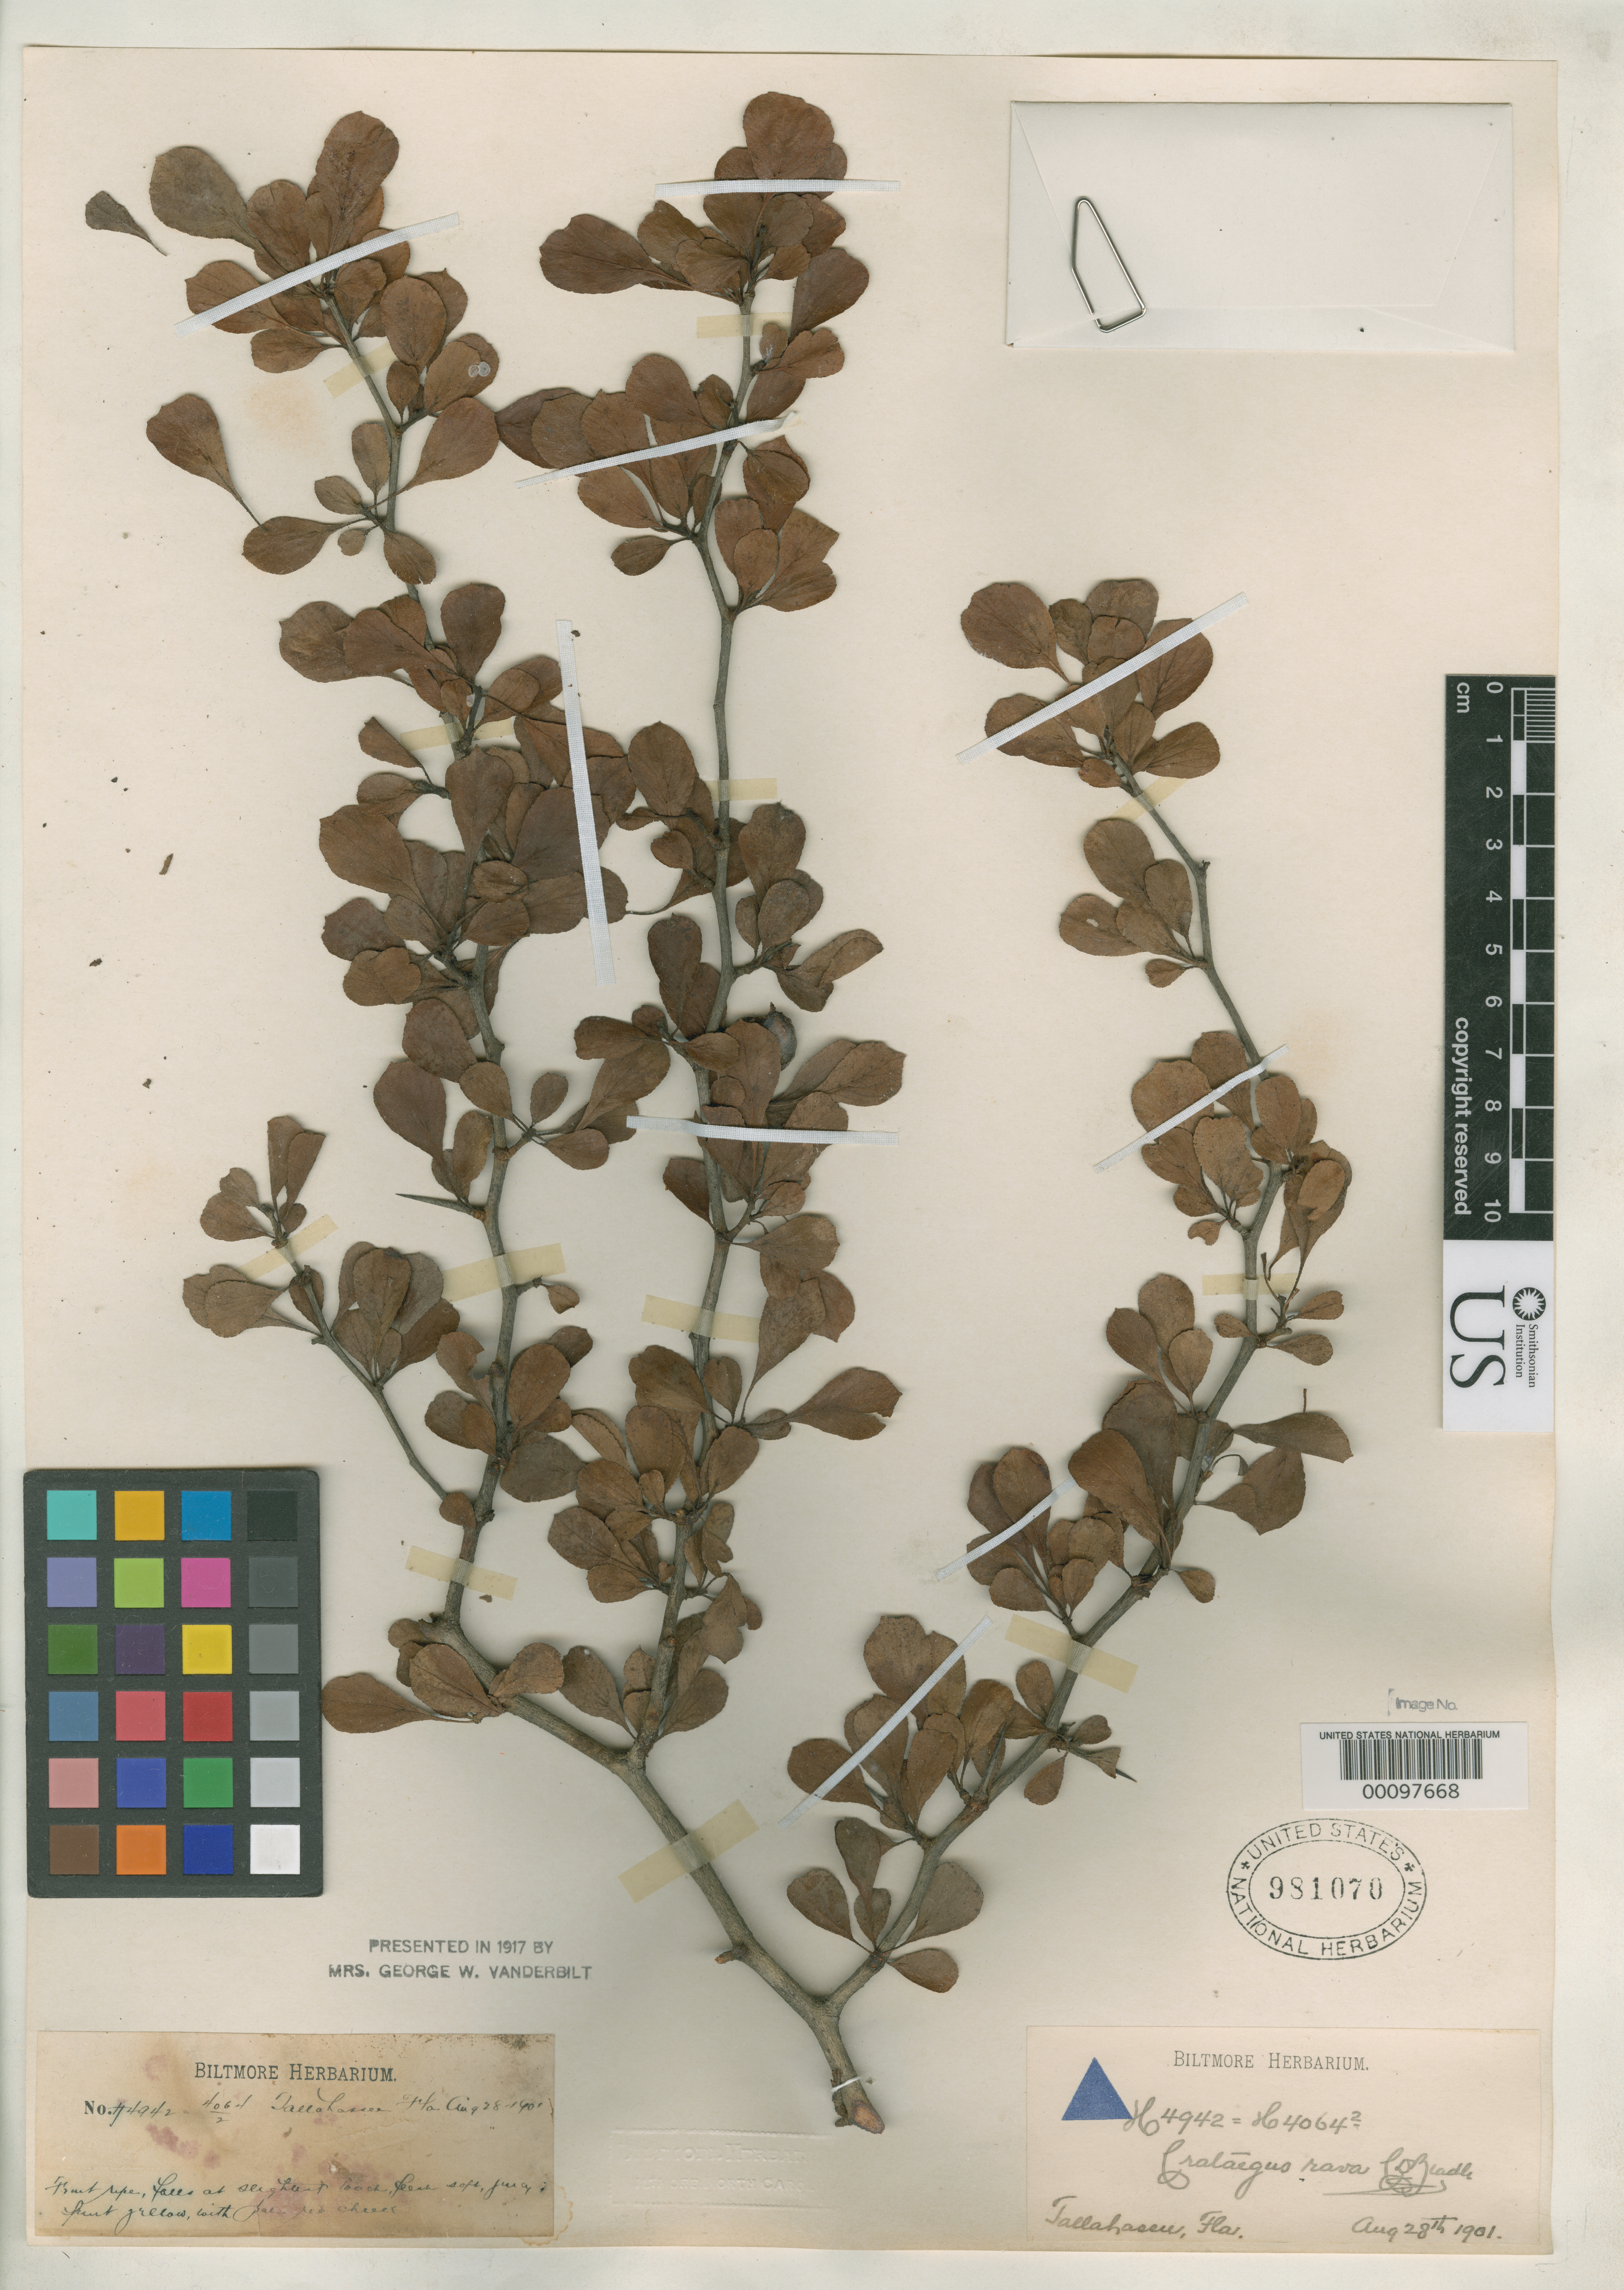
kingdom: Plantae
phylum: Tracheophyta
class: Magnoliopsida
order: Rosales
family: Rosaceae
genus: Crataegus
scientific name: Crataegus rava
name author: Beadle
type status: Syntype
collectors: ex herb. Biltmore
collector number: H 4942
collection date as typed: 28 Aug 1901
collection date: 1901-08-28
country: United States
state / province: Florida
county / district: Leon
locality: Tallahassee.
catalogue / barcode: US 981070